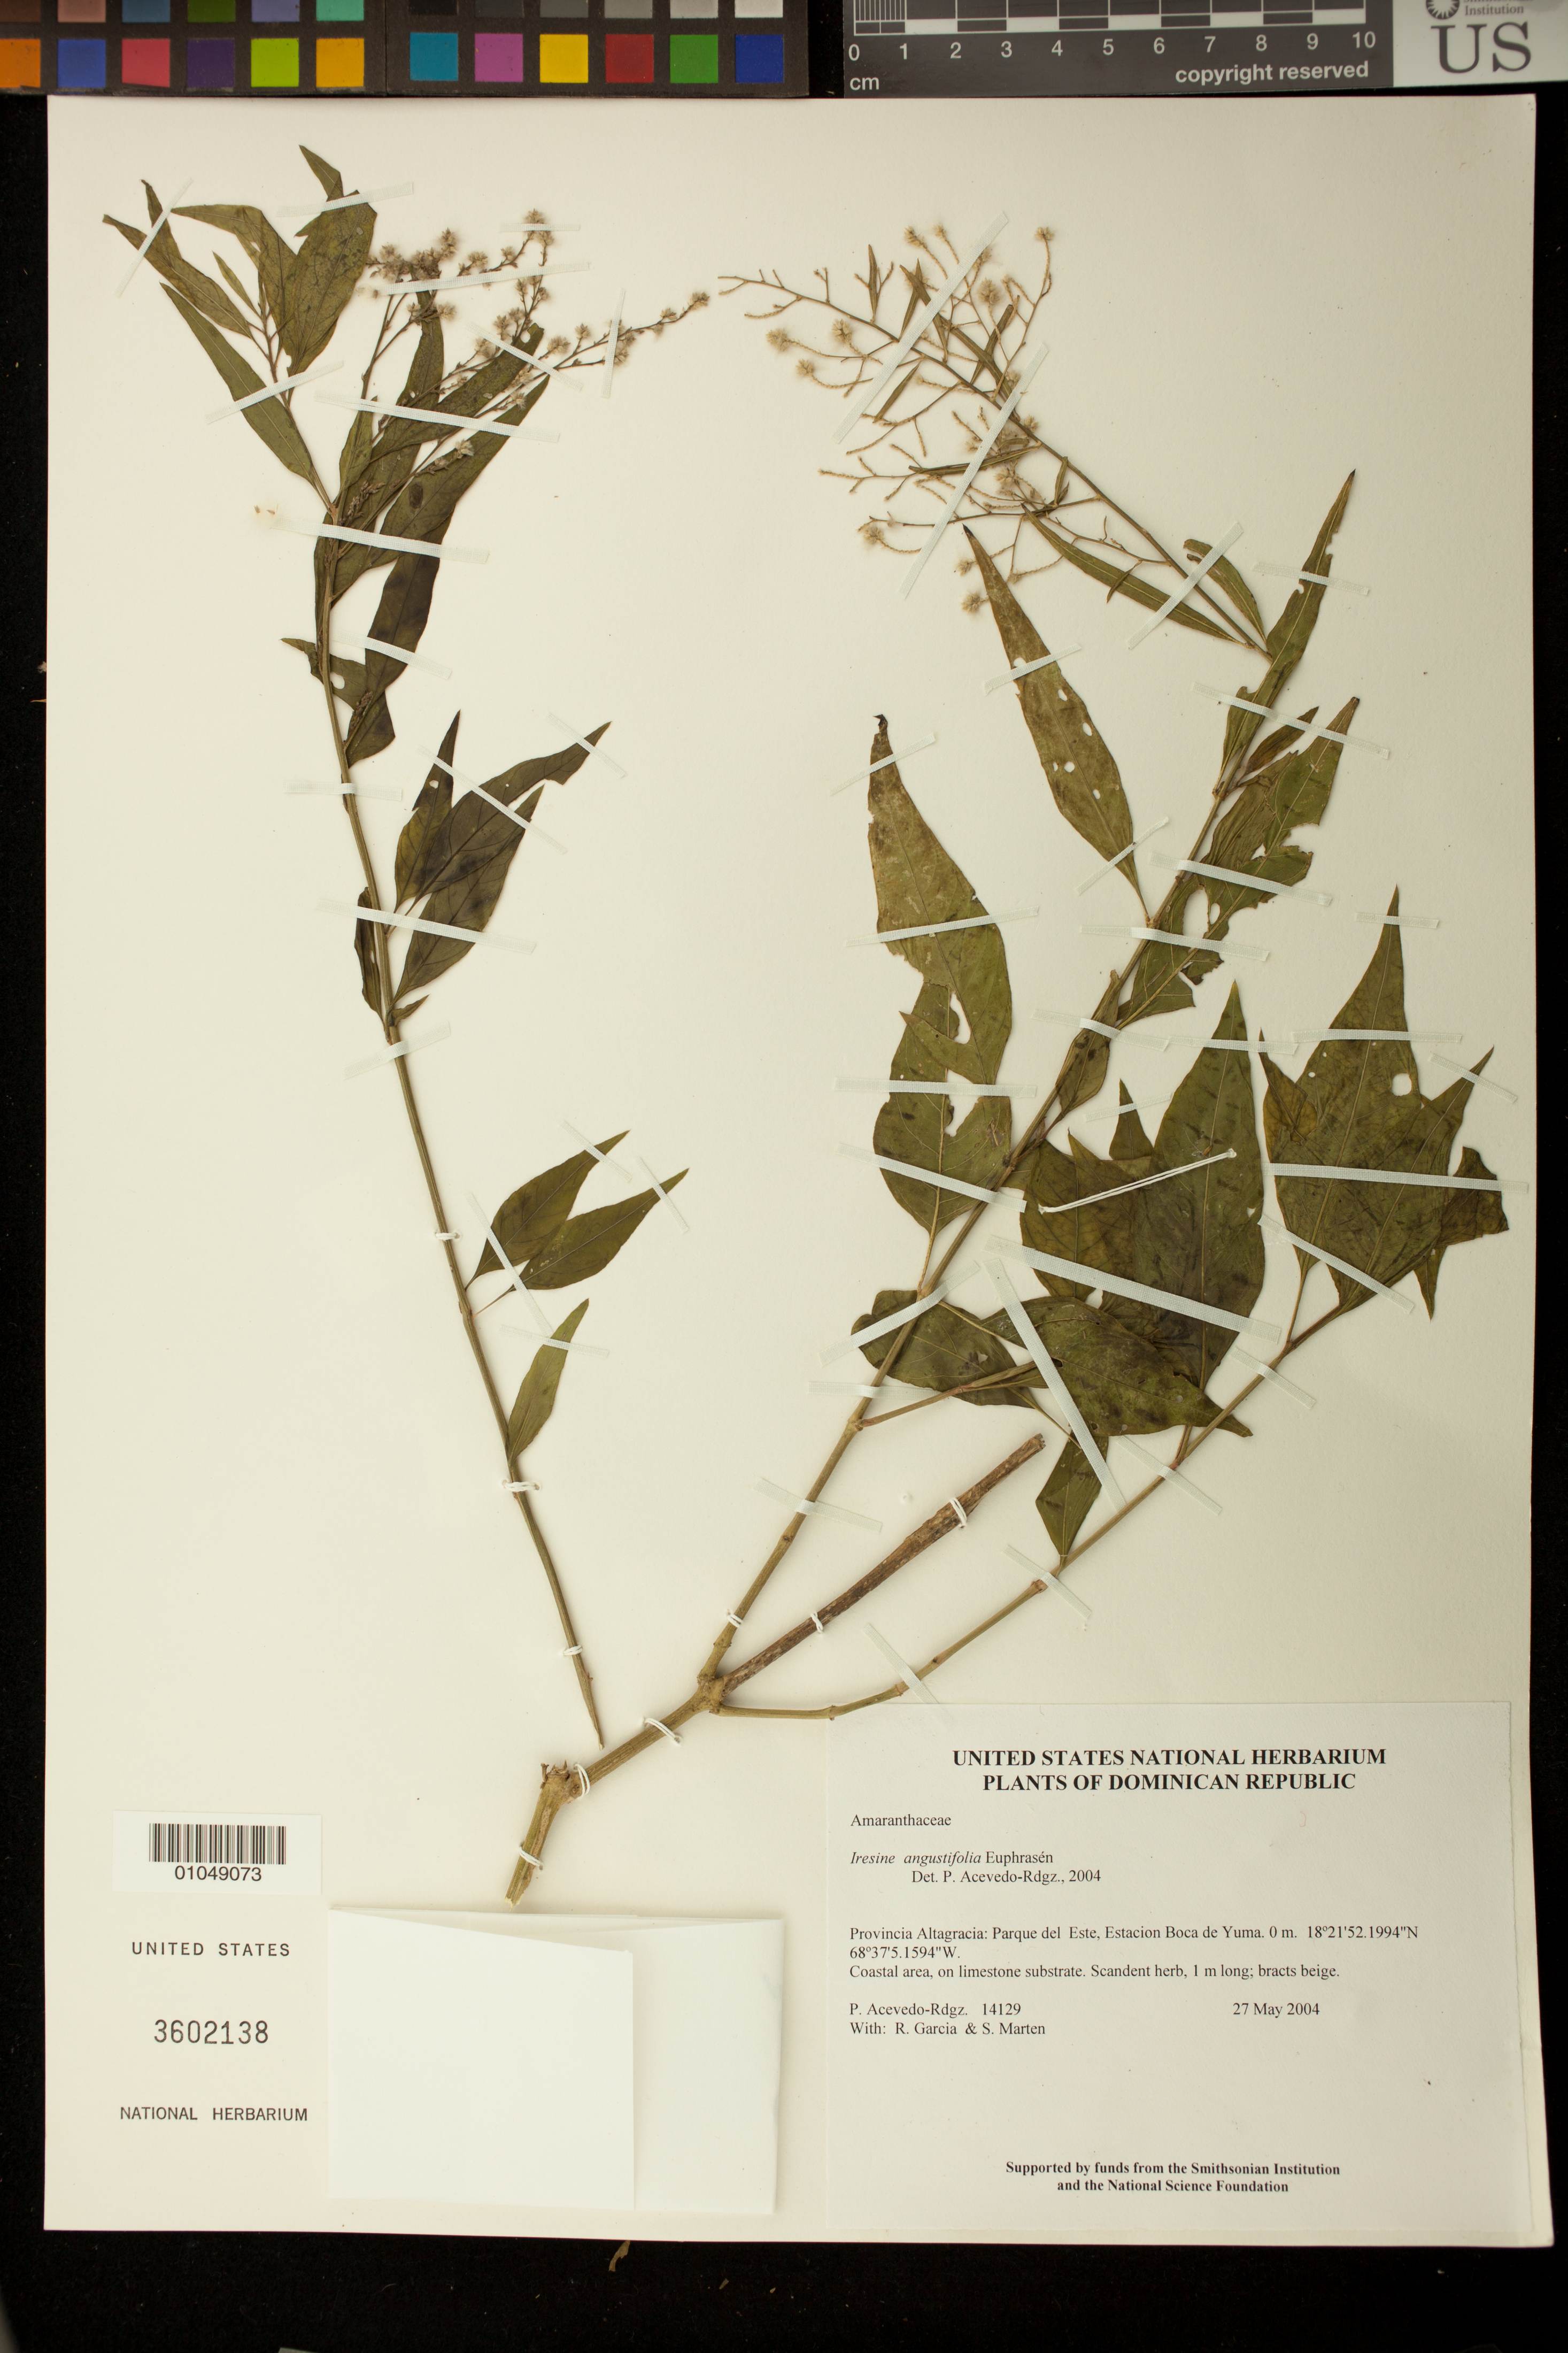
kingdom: Plantae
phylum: Tracheophyta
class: Magnoliopsida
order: Caryophyllales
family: Amaranthaceae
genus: Iresine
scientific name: Iresine angustifolia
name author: Euphrasén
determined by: Acevedo-Rodríguez, P., (BOT), Smithsonian Institution - National Museum of Natural History (UNITED STATES)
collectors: P. Acevedo-Rodr., R. G. García & S. Marten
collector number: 14129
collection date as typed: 27 May 2004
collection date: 2004-05-27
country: Dominican Republic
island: Hispaniola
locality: Provincia Altagracia: Parque del Este, Estacion Boca de Yuma.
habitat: Coastal area, on limestone substrate.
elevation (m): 0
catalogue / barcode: US 3602138